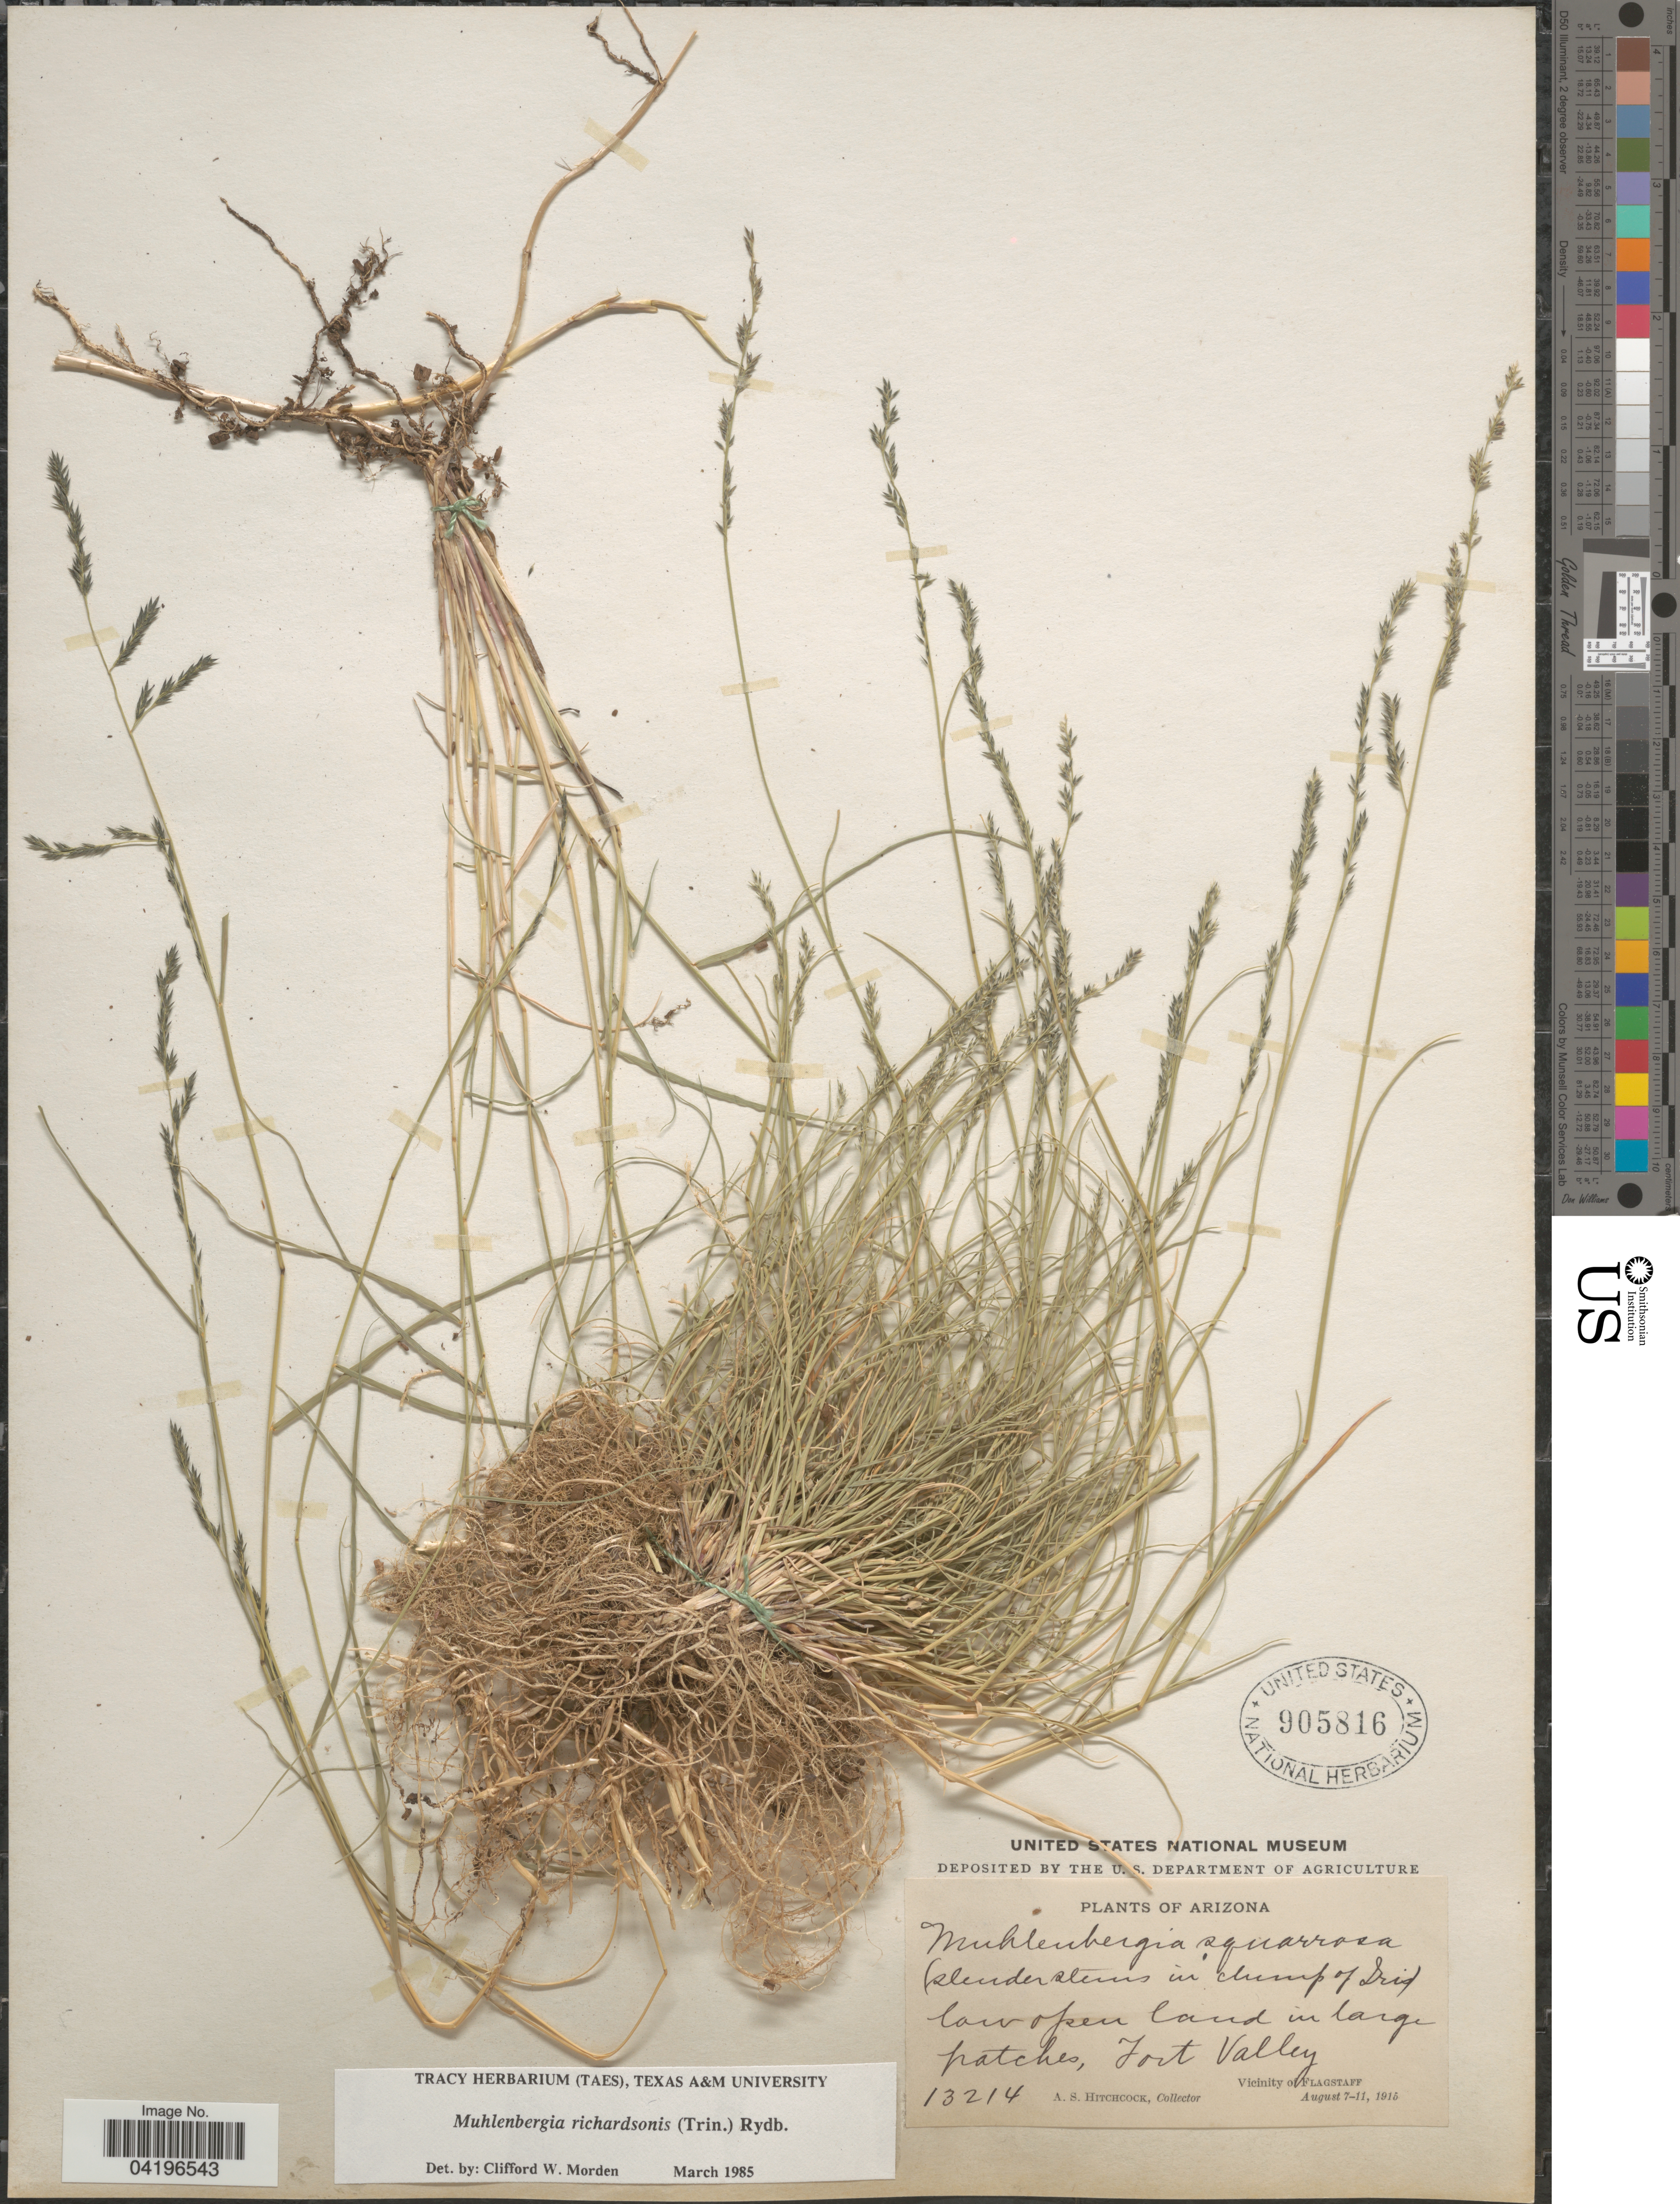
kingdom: Plantae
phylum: Tracheophyta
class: Liliopsida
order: Poales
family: Poaceae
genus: Muhlenbergia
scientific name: Muhlenbergia richardsonis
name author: (Trin.) Rydb.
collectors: A. S. Hitchcock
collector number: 13214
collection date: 1915-08-07/1915-08-11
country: United States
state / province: Arizona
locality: Fort Valley. Vicinity of Flagstaff.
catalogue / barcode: US 905816